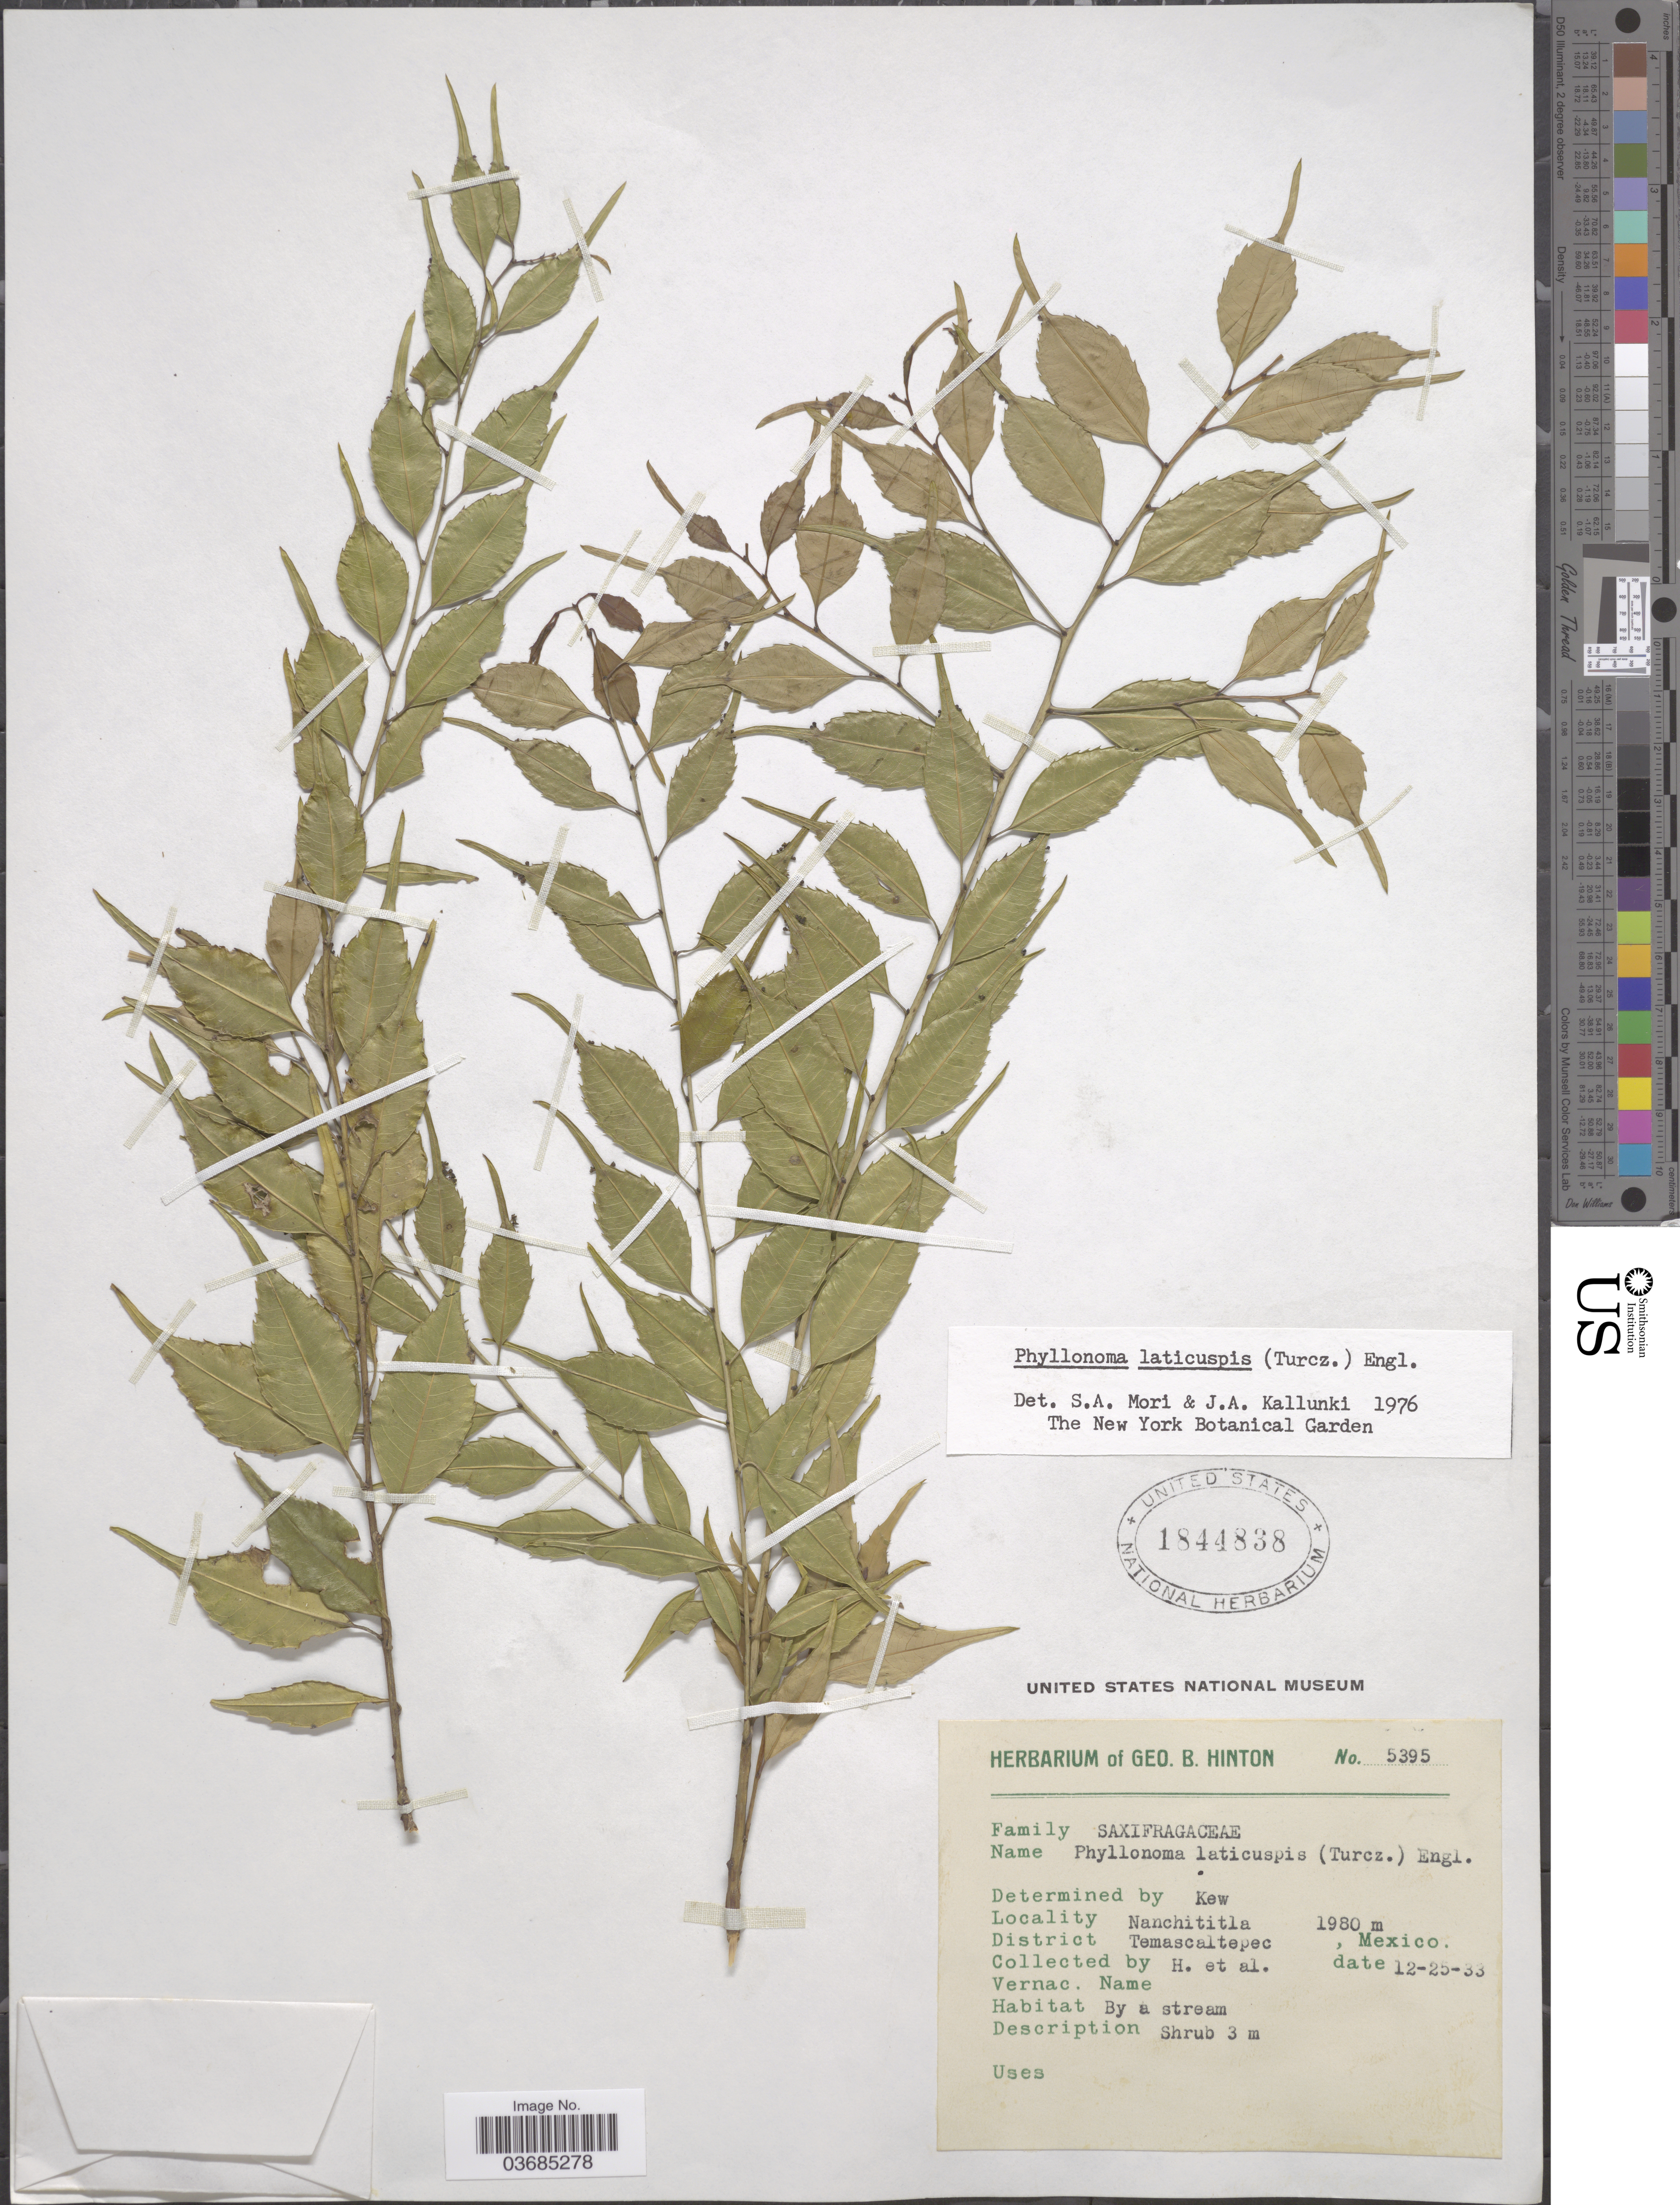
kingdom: Plantae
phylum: Tracheophyta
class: Magnoliopsida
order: Aquifoliales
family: Phyllonomaceae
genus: Phyllonoma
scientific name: Phyllonoma laticuspis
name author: (Turcz.) Engl.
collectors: G. B. Hinton & et al.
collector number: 5395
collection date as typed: Transcribed d/m/y: 25/12/33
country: Mexico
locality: Nanchititla. District Temascaltepec.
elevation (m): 1980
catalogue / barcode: US 1844838